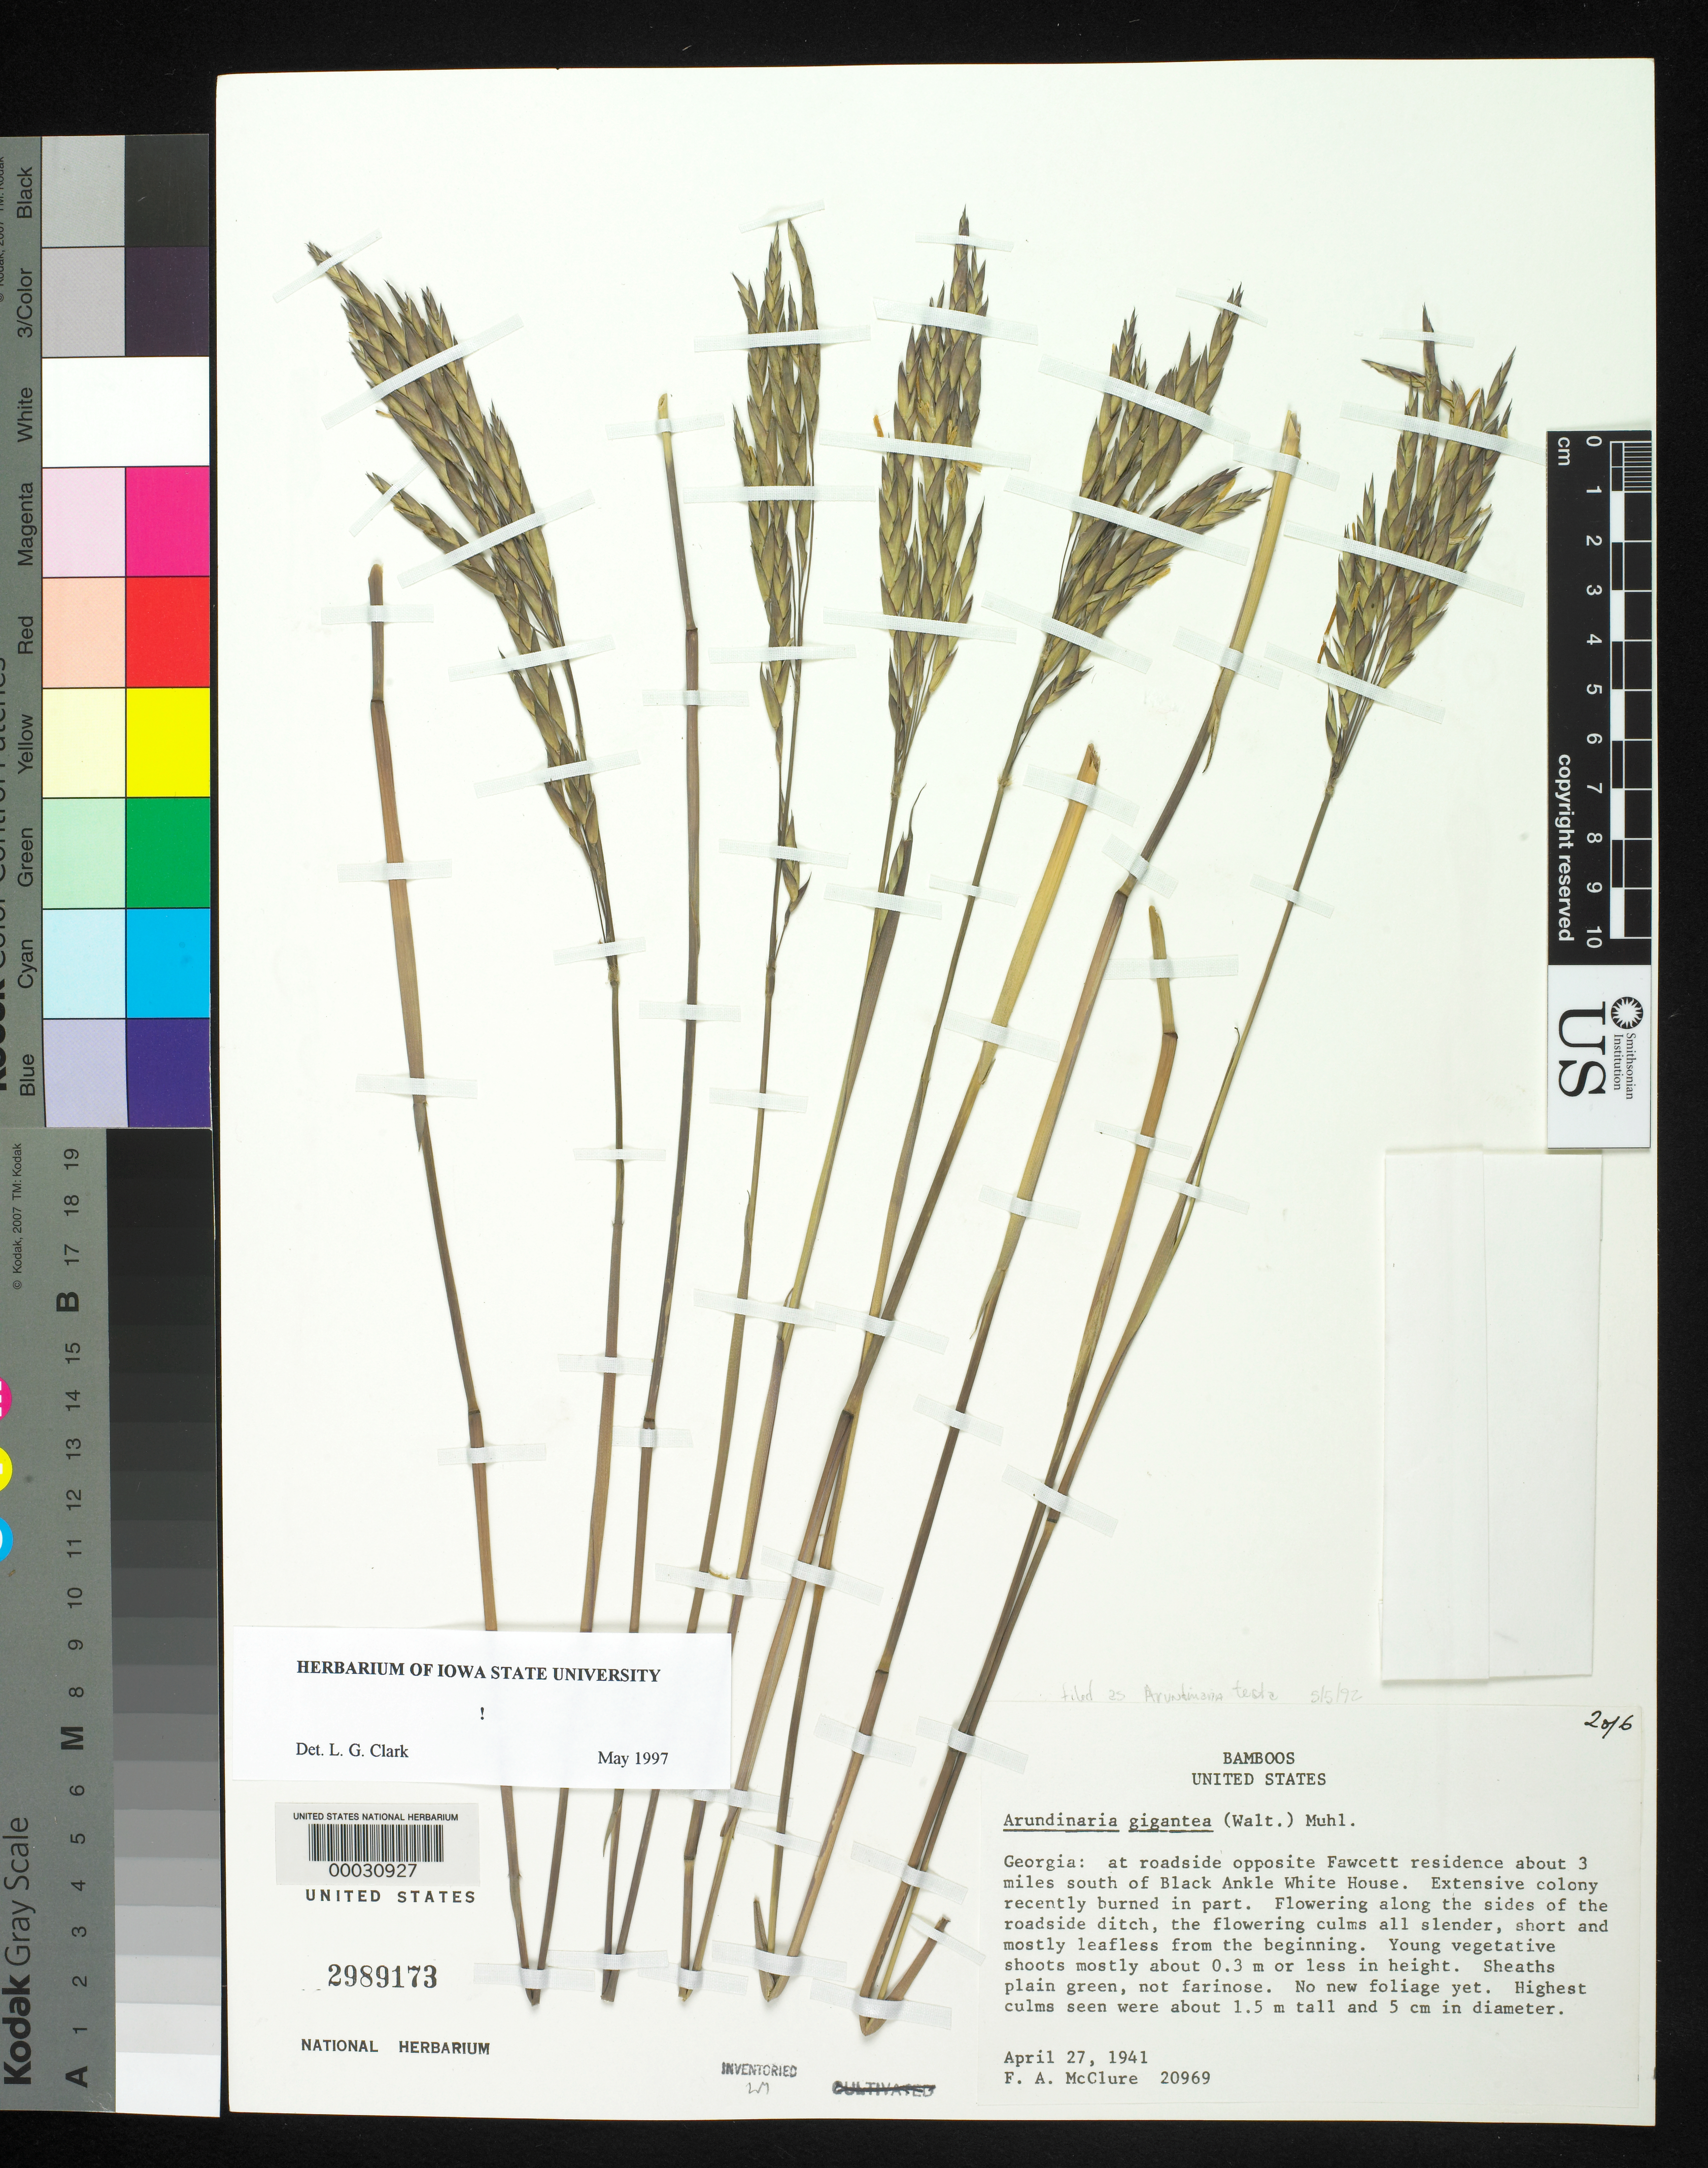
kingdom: Plantae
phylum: Tracheophyta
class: Liliopsida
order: Poales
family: Poaceae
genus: Arundinaria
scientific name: Arundinaria tecta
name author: (Walter) Muhl.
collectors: F. A. McClure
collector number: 20969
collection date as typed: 27 Apr 1941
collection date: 1941-04-27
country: United States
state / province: Georgia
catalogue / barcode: US 2989173